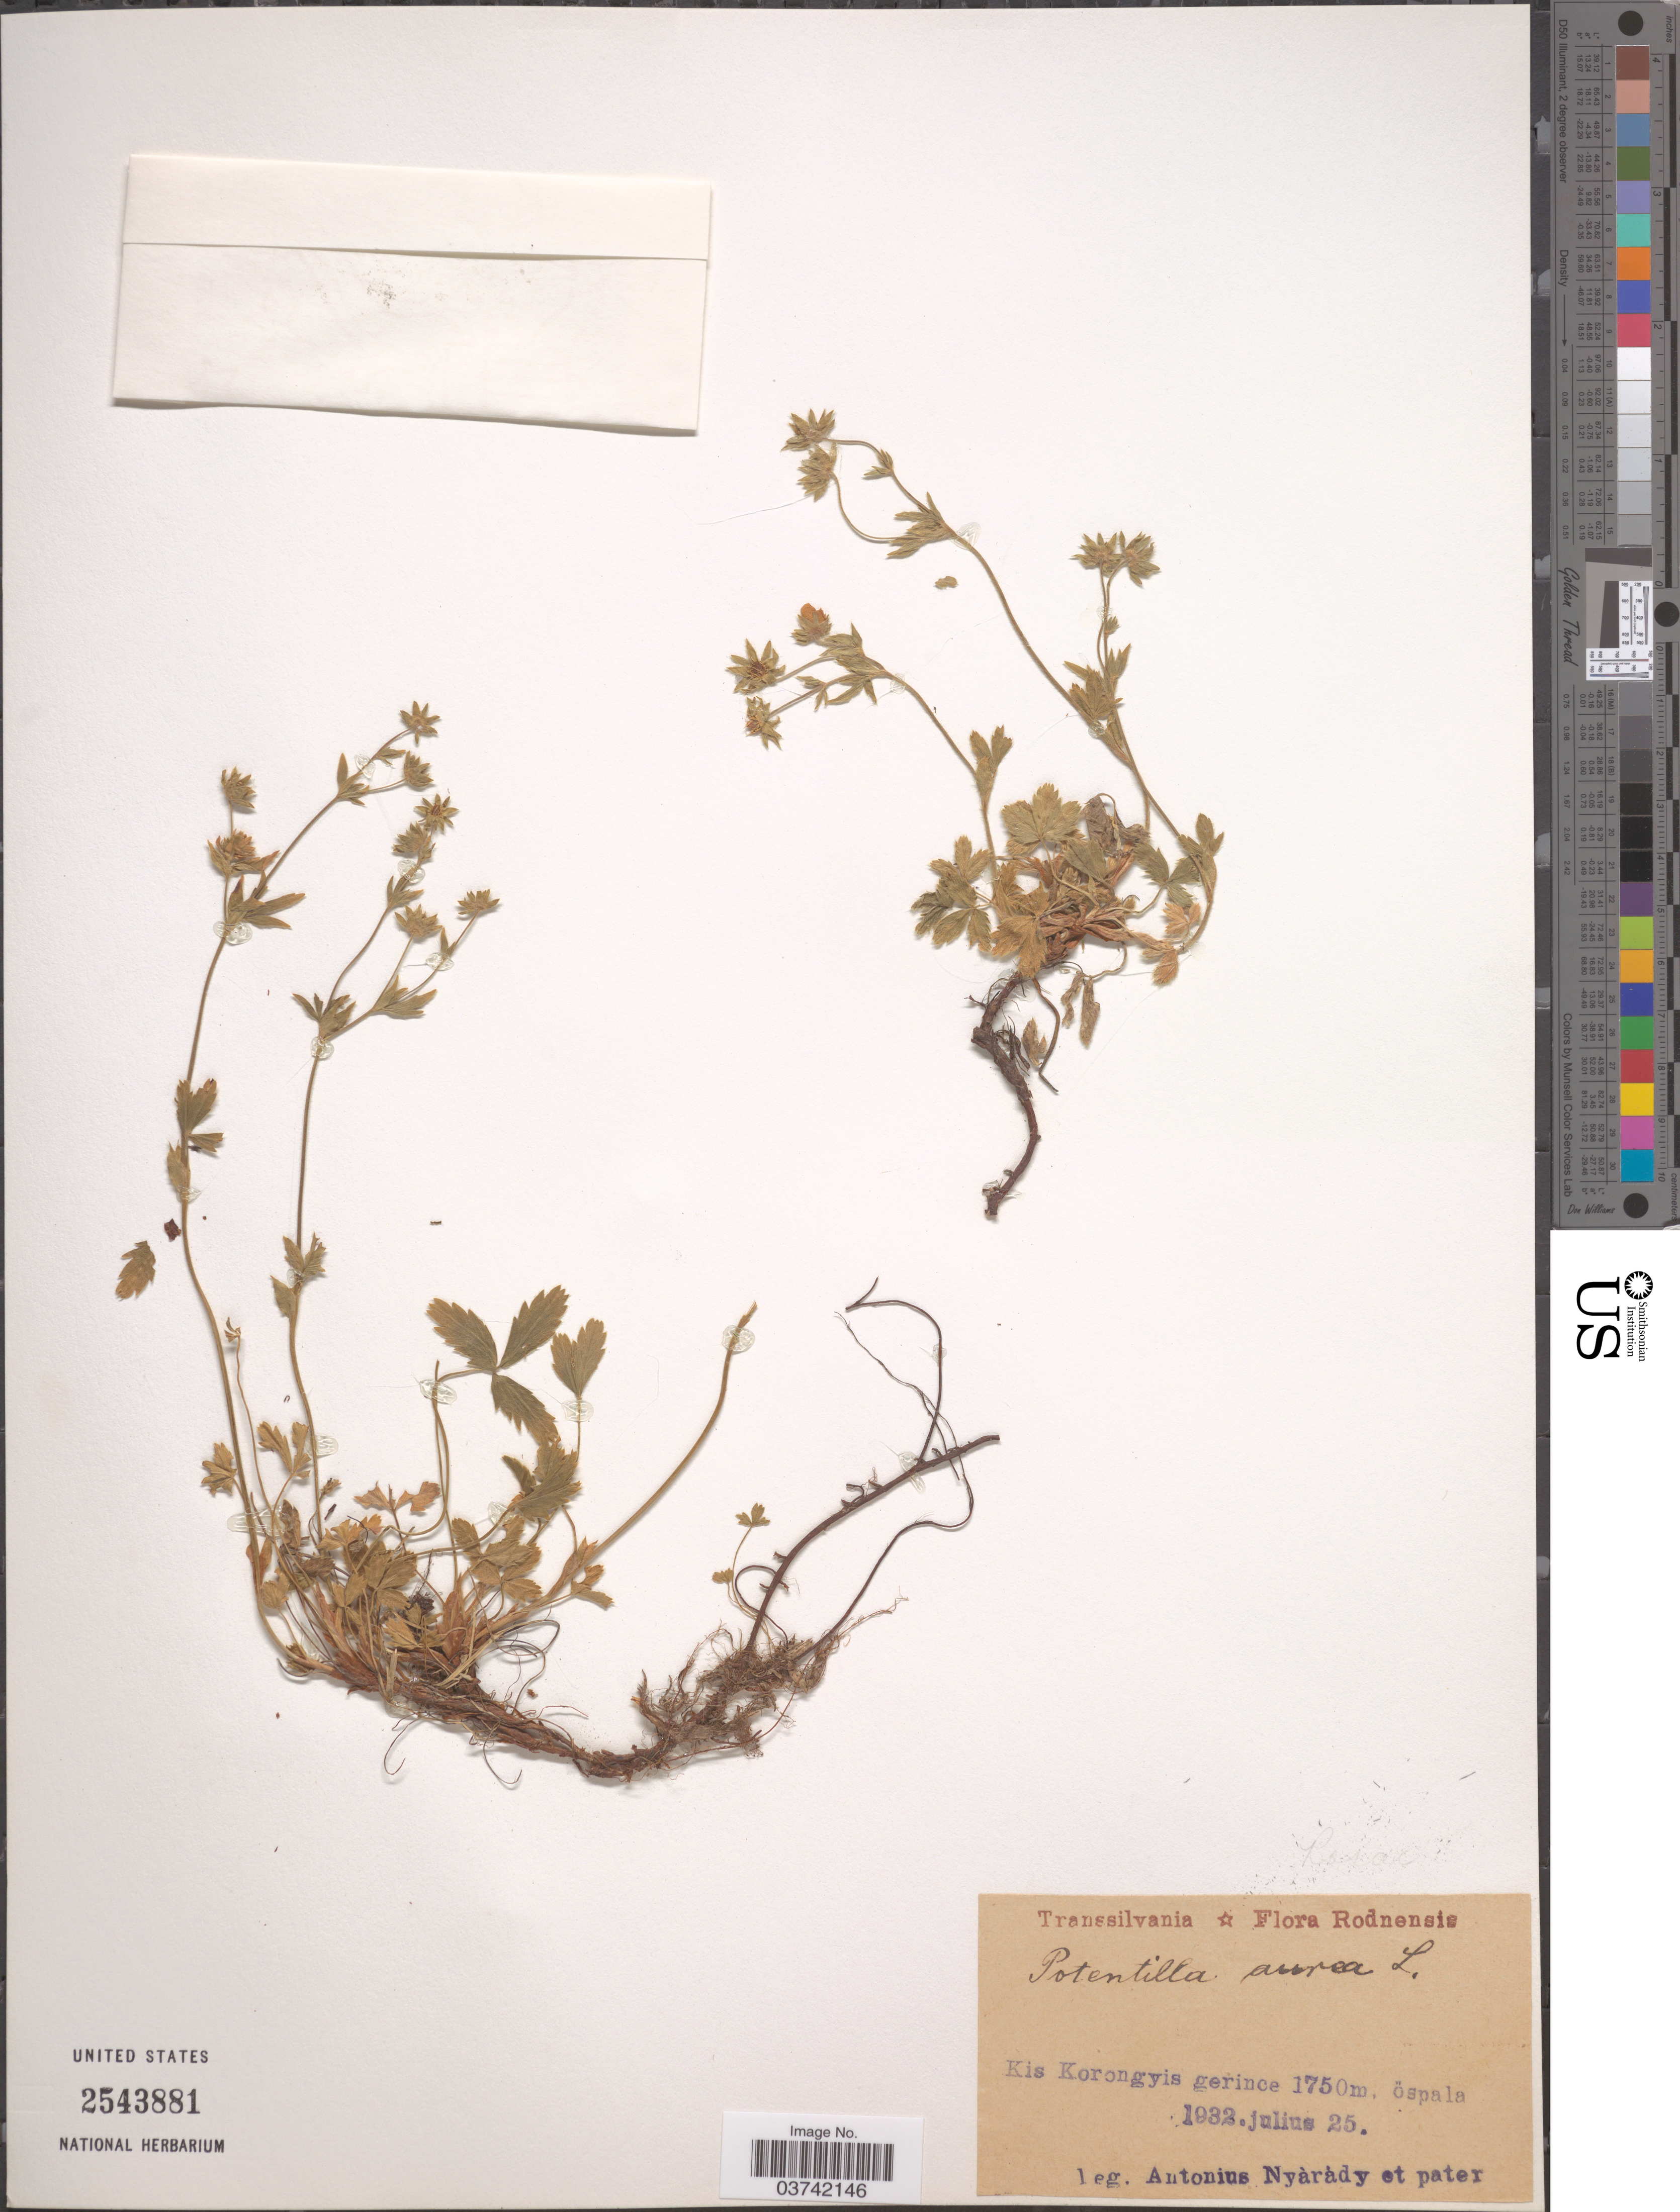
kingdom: Plantae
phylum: Tracheophyta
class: Magnoliopsida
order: Rosales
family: Rosaceae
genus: Potentilla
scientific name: Potentilla aurea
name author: L.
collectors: A. Nyárády & Pater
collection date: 1932-07-25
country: Romania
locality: Transsilvania. Rodnensis. Kis Korongyis gerince.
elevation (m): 1750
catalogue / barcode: US 2543881